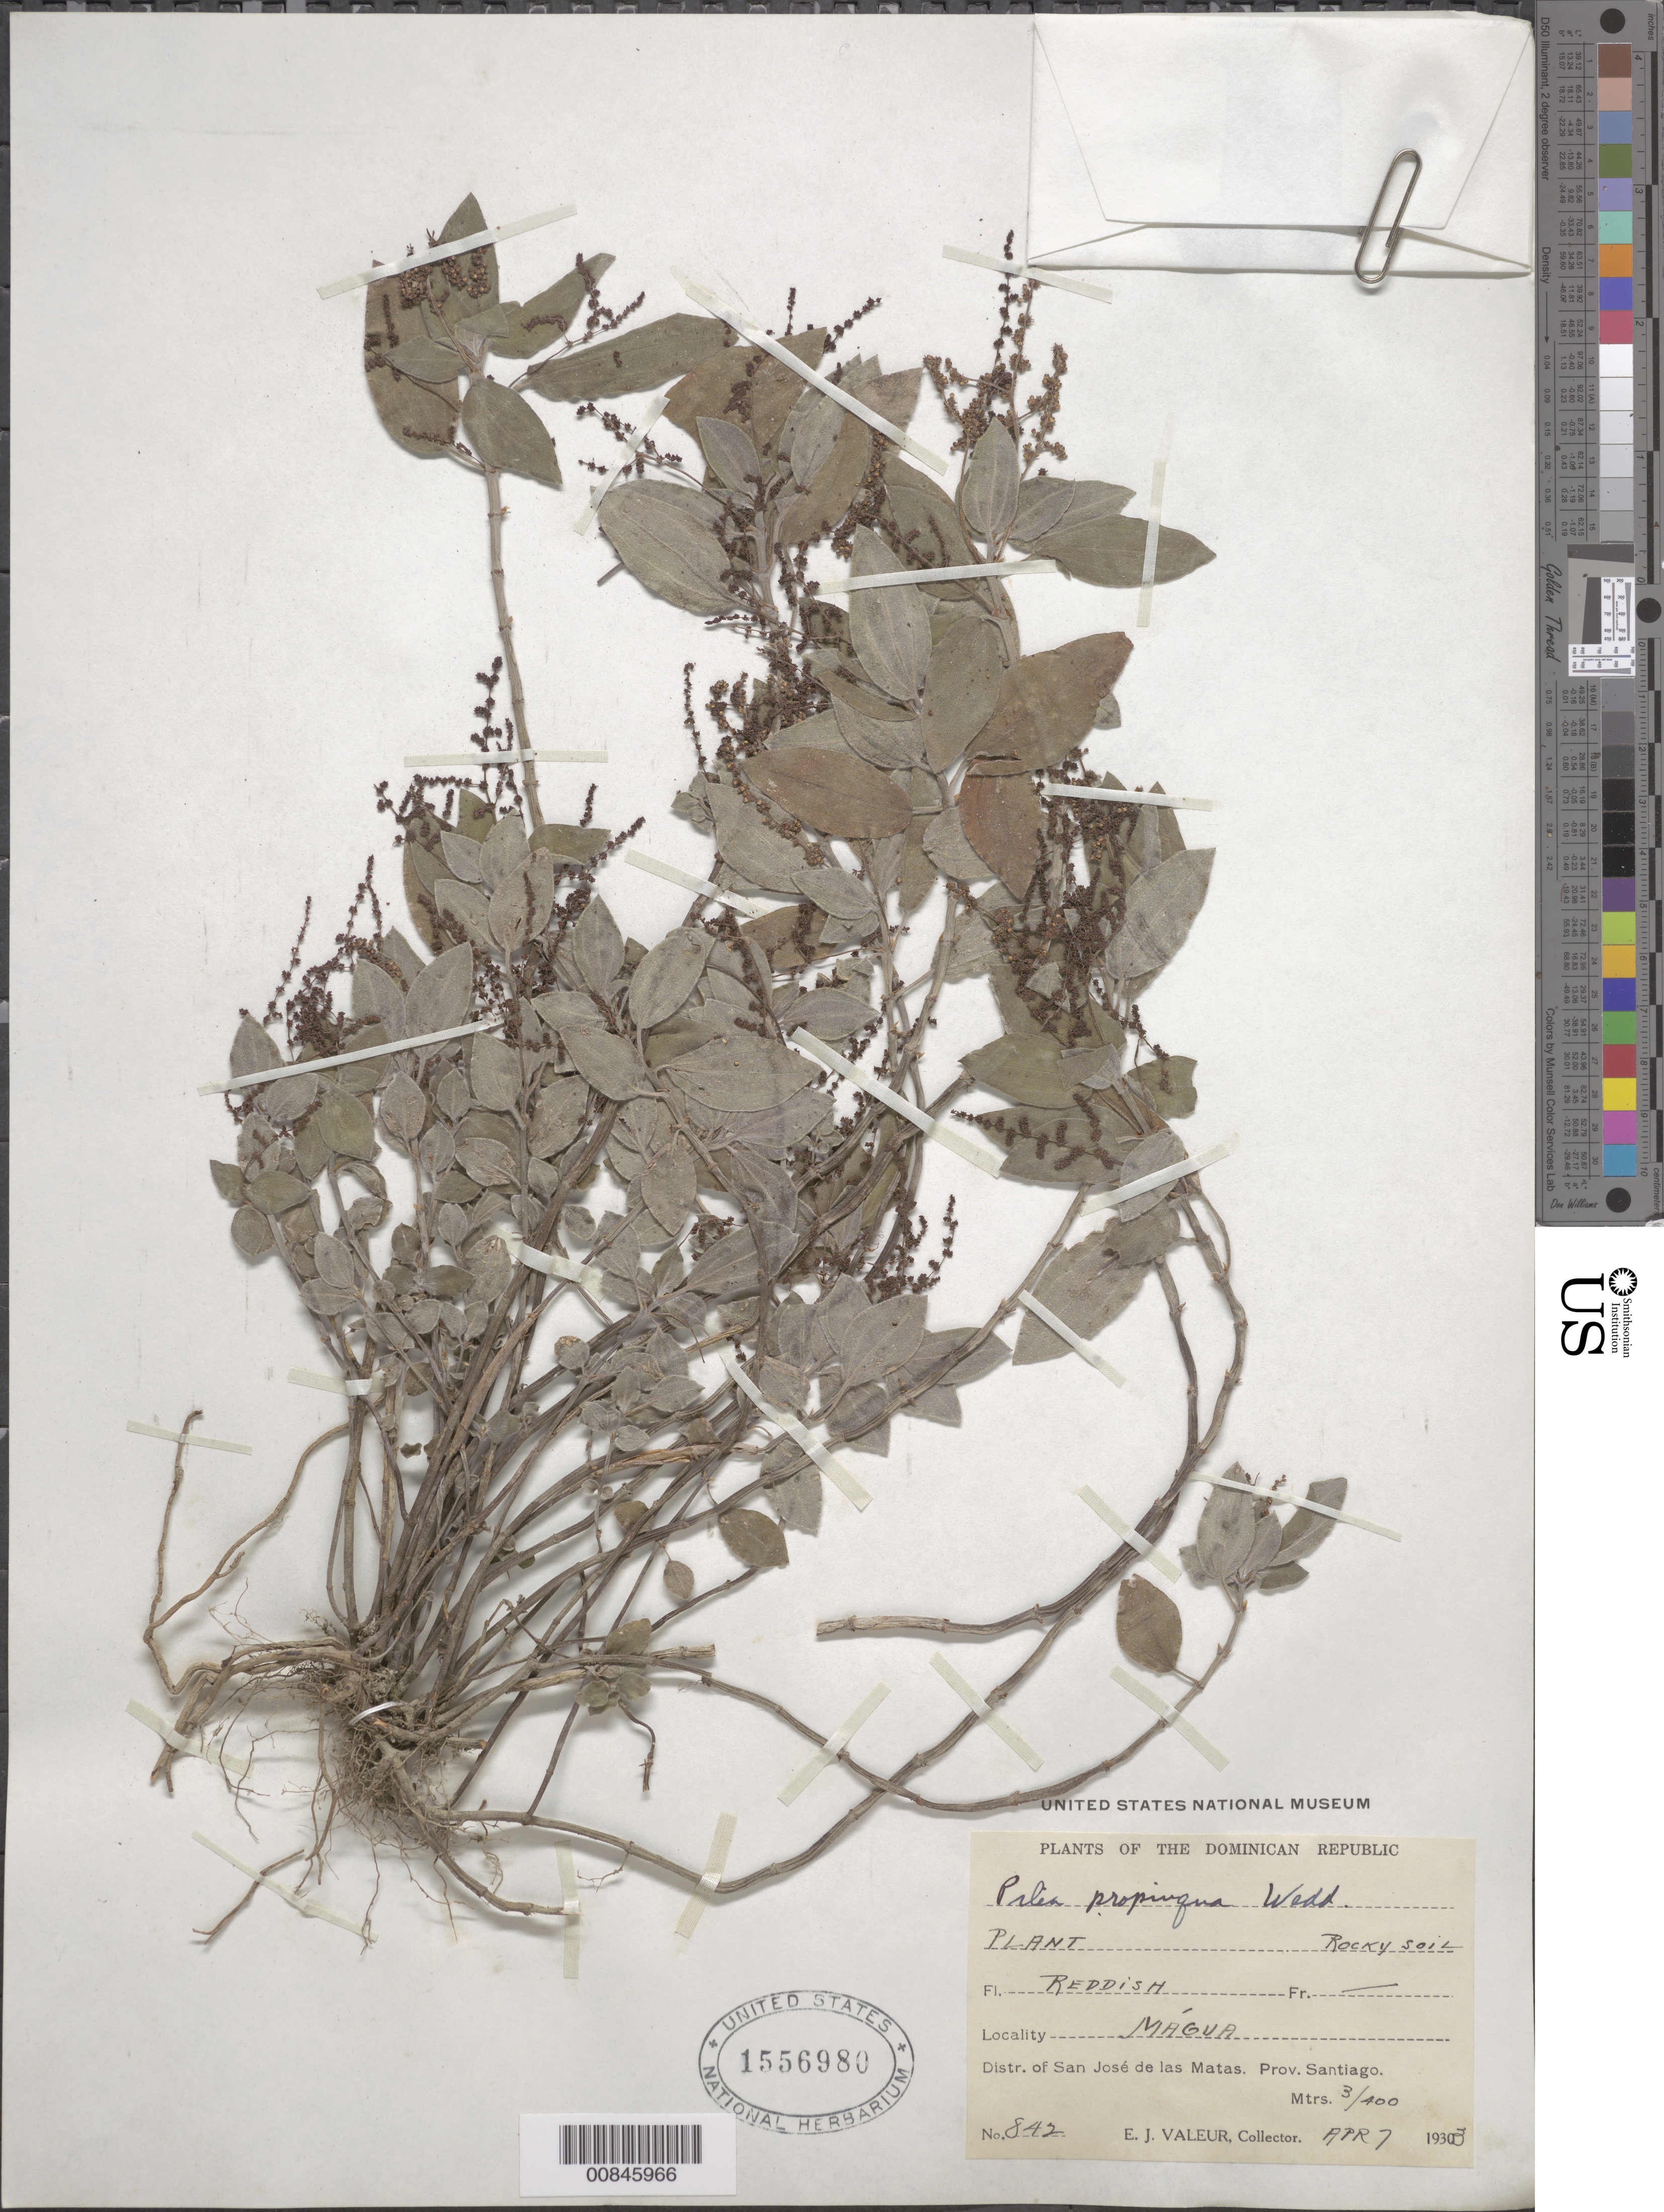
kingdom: Plantae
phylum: Tracheophyta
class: Magnoliopsida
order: Rosales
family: Urticaceae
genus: Pilea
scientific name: Pilea propinqua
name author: Wedd.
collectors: E. Valeur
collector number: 842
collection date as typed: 07 Apr 1933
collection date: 1933-04-07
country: Dominican Republic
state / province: Santiago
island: Hispaniola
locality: Mágua. Distr. of San José de la Matas.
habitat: Rocky soil.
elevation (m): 300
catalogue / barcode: US 1556980